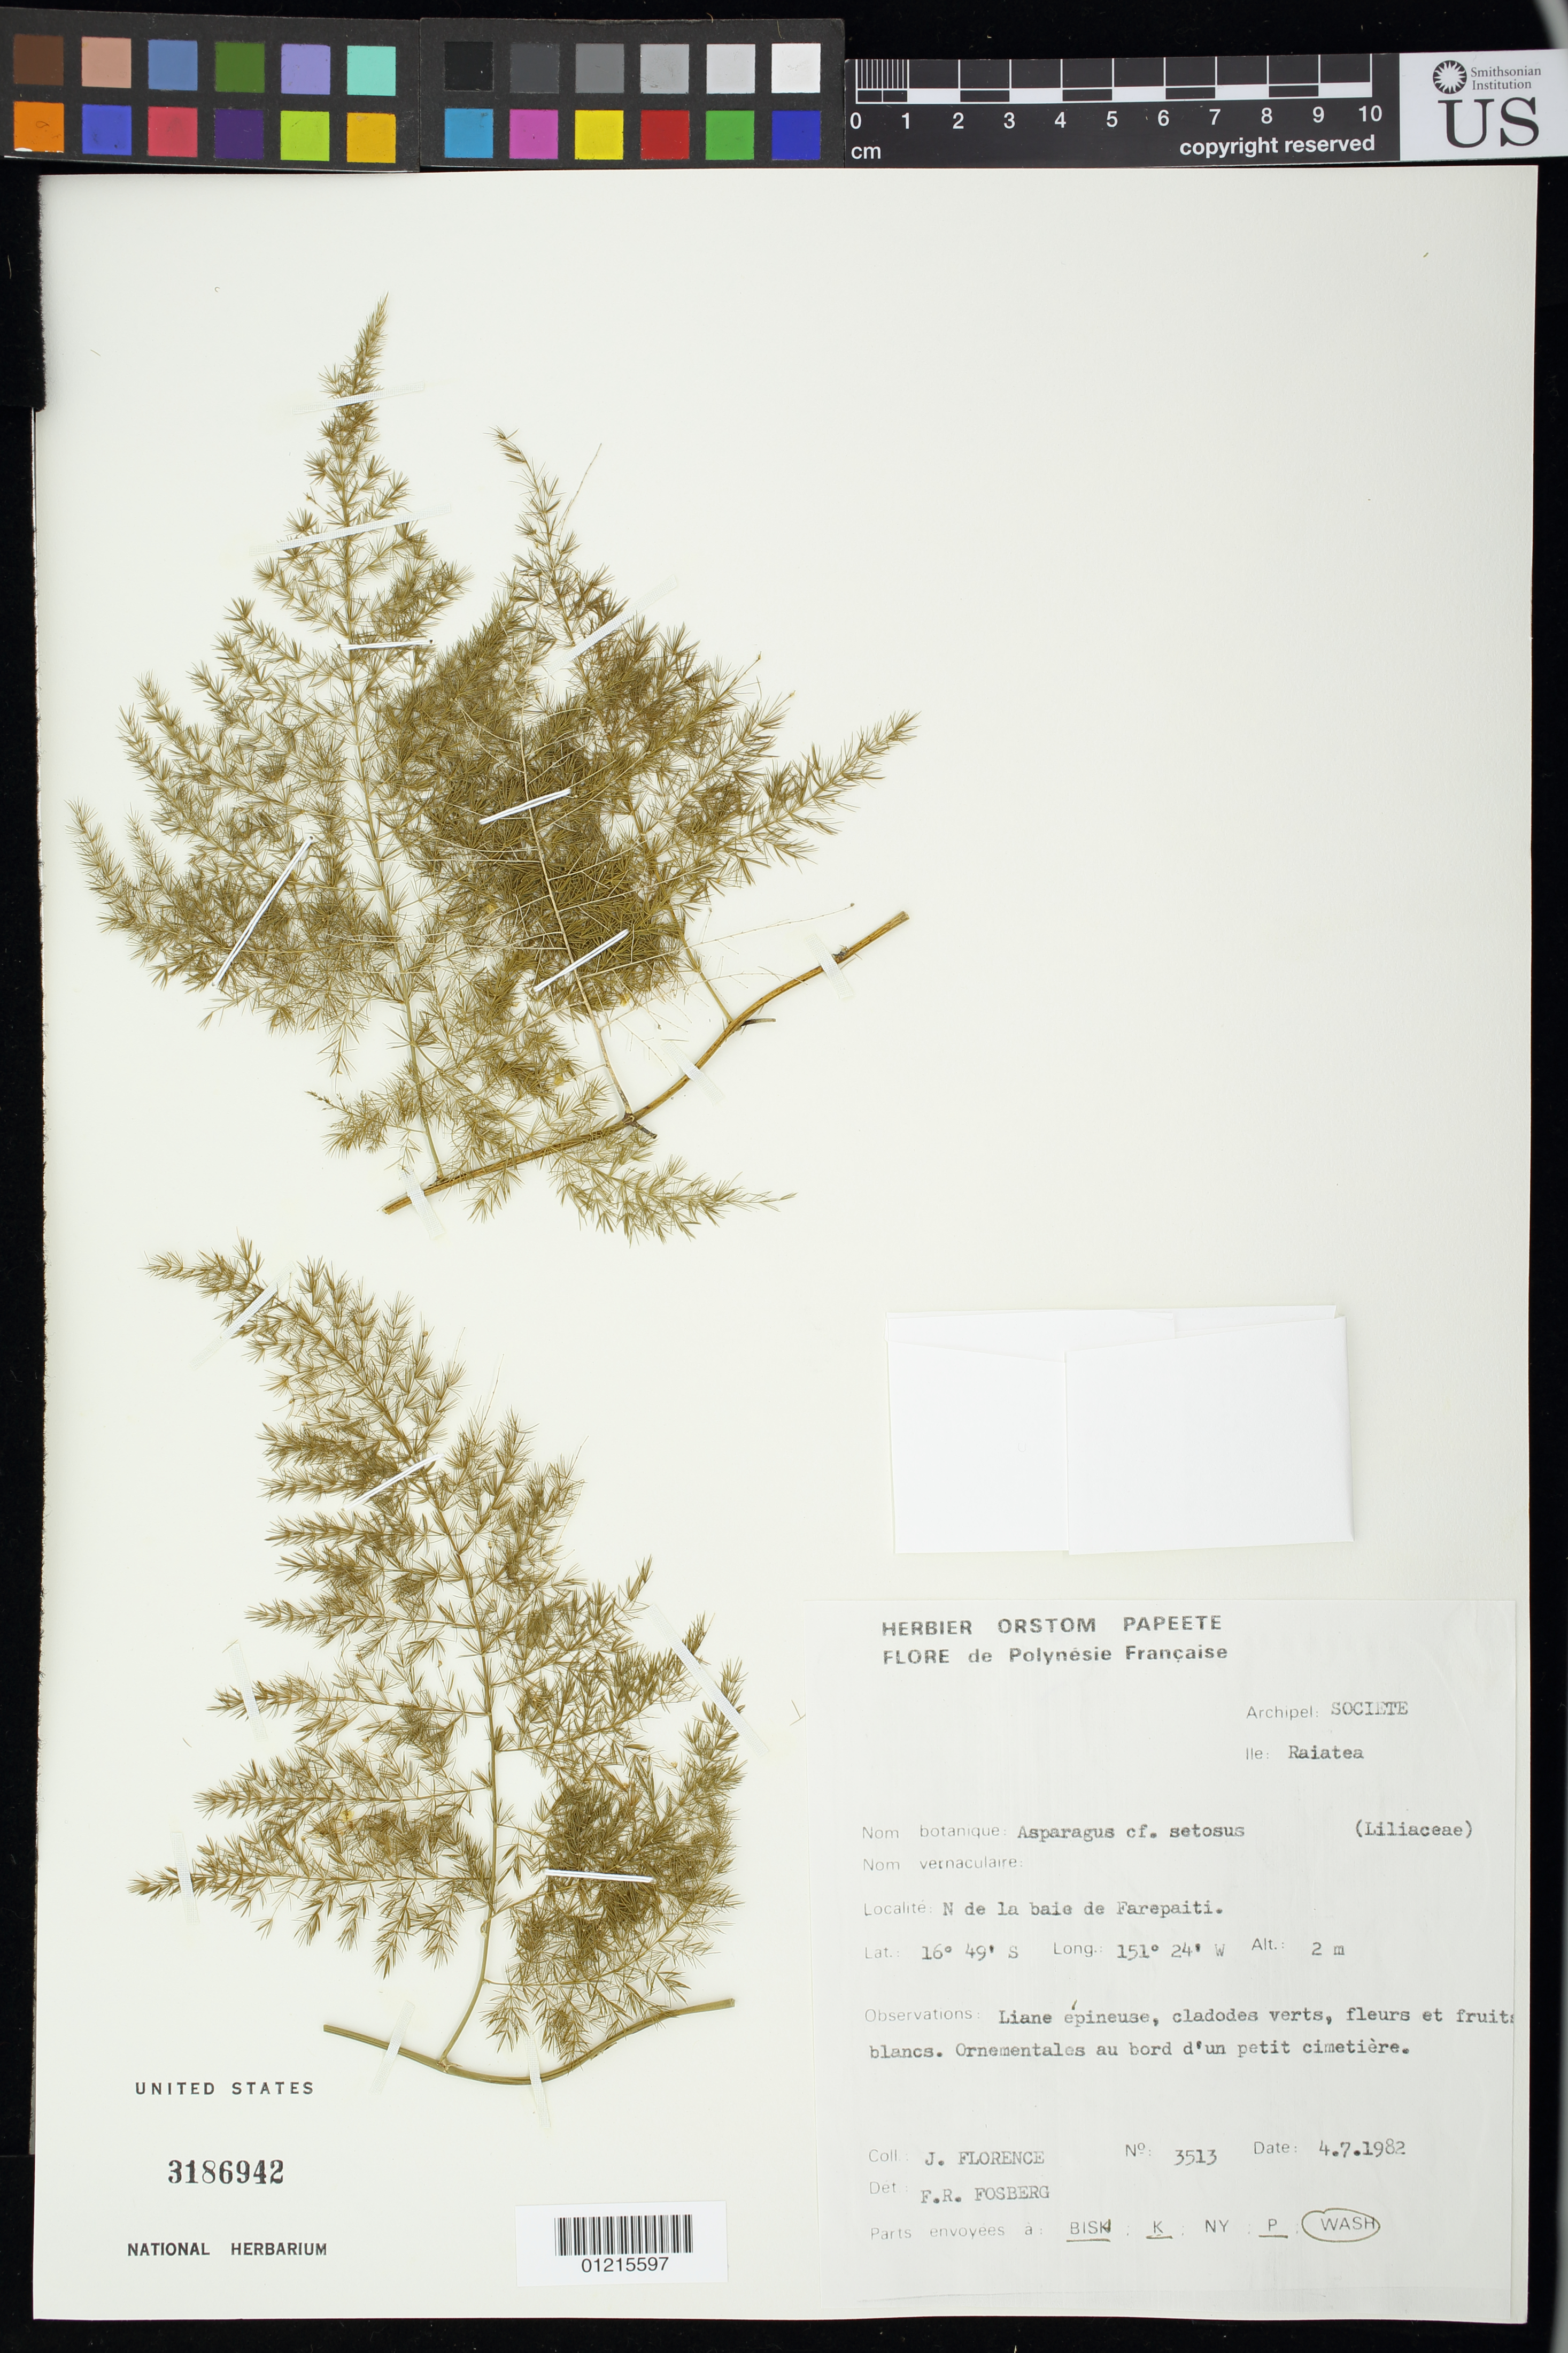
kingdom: Plantae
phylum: Tracheophyta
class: Liliopsida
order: Asparagales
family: Asparagaceae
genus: Asparagus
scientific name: Asparagus setaceus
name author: (Kunth) Jessop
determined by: Fosberg, F. R.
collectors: J. Florence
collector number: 3513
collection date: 1982-07-04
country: French Polynesia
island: Raiatea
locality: N de la Baie de Farepaiti.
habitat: au bord d'un petit cimetière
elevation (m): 2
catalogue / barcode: US 3186942